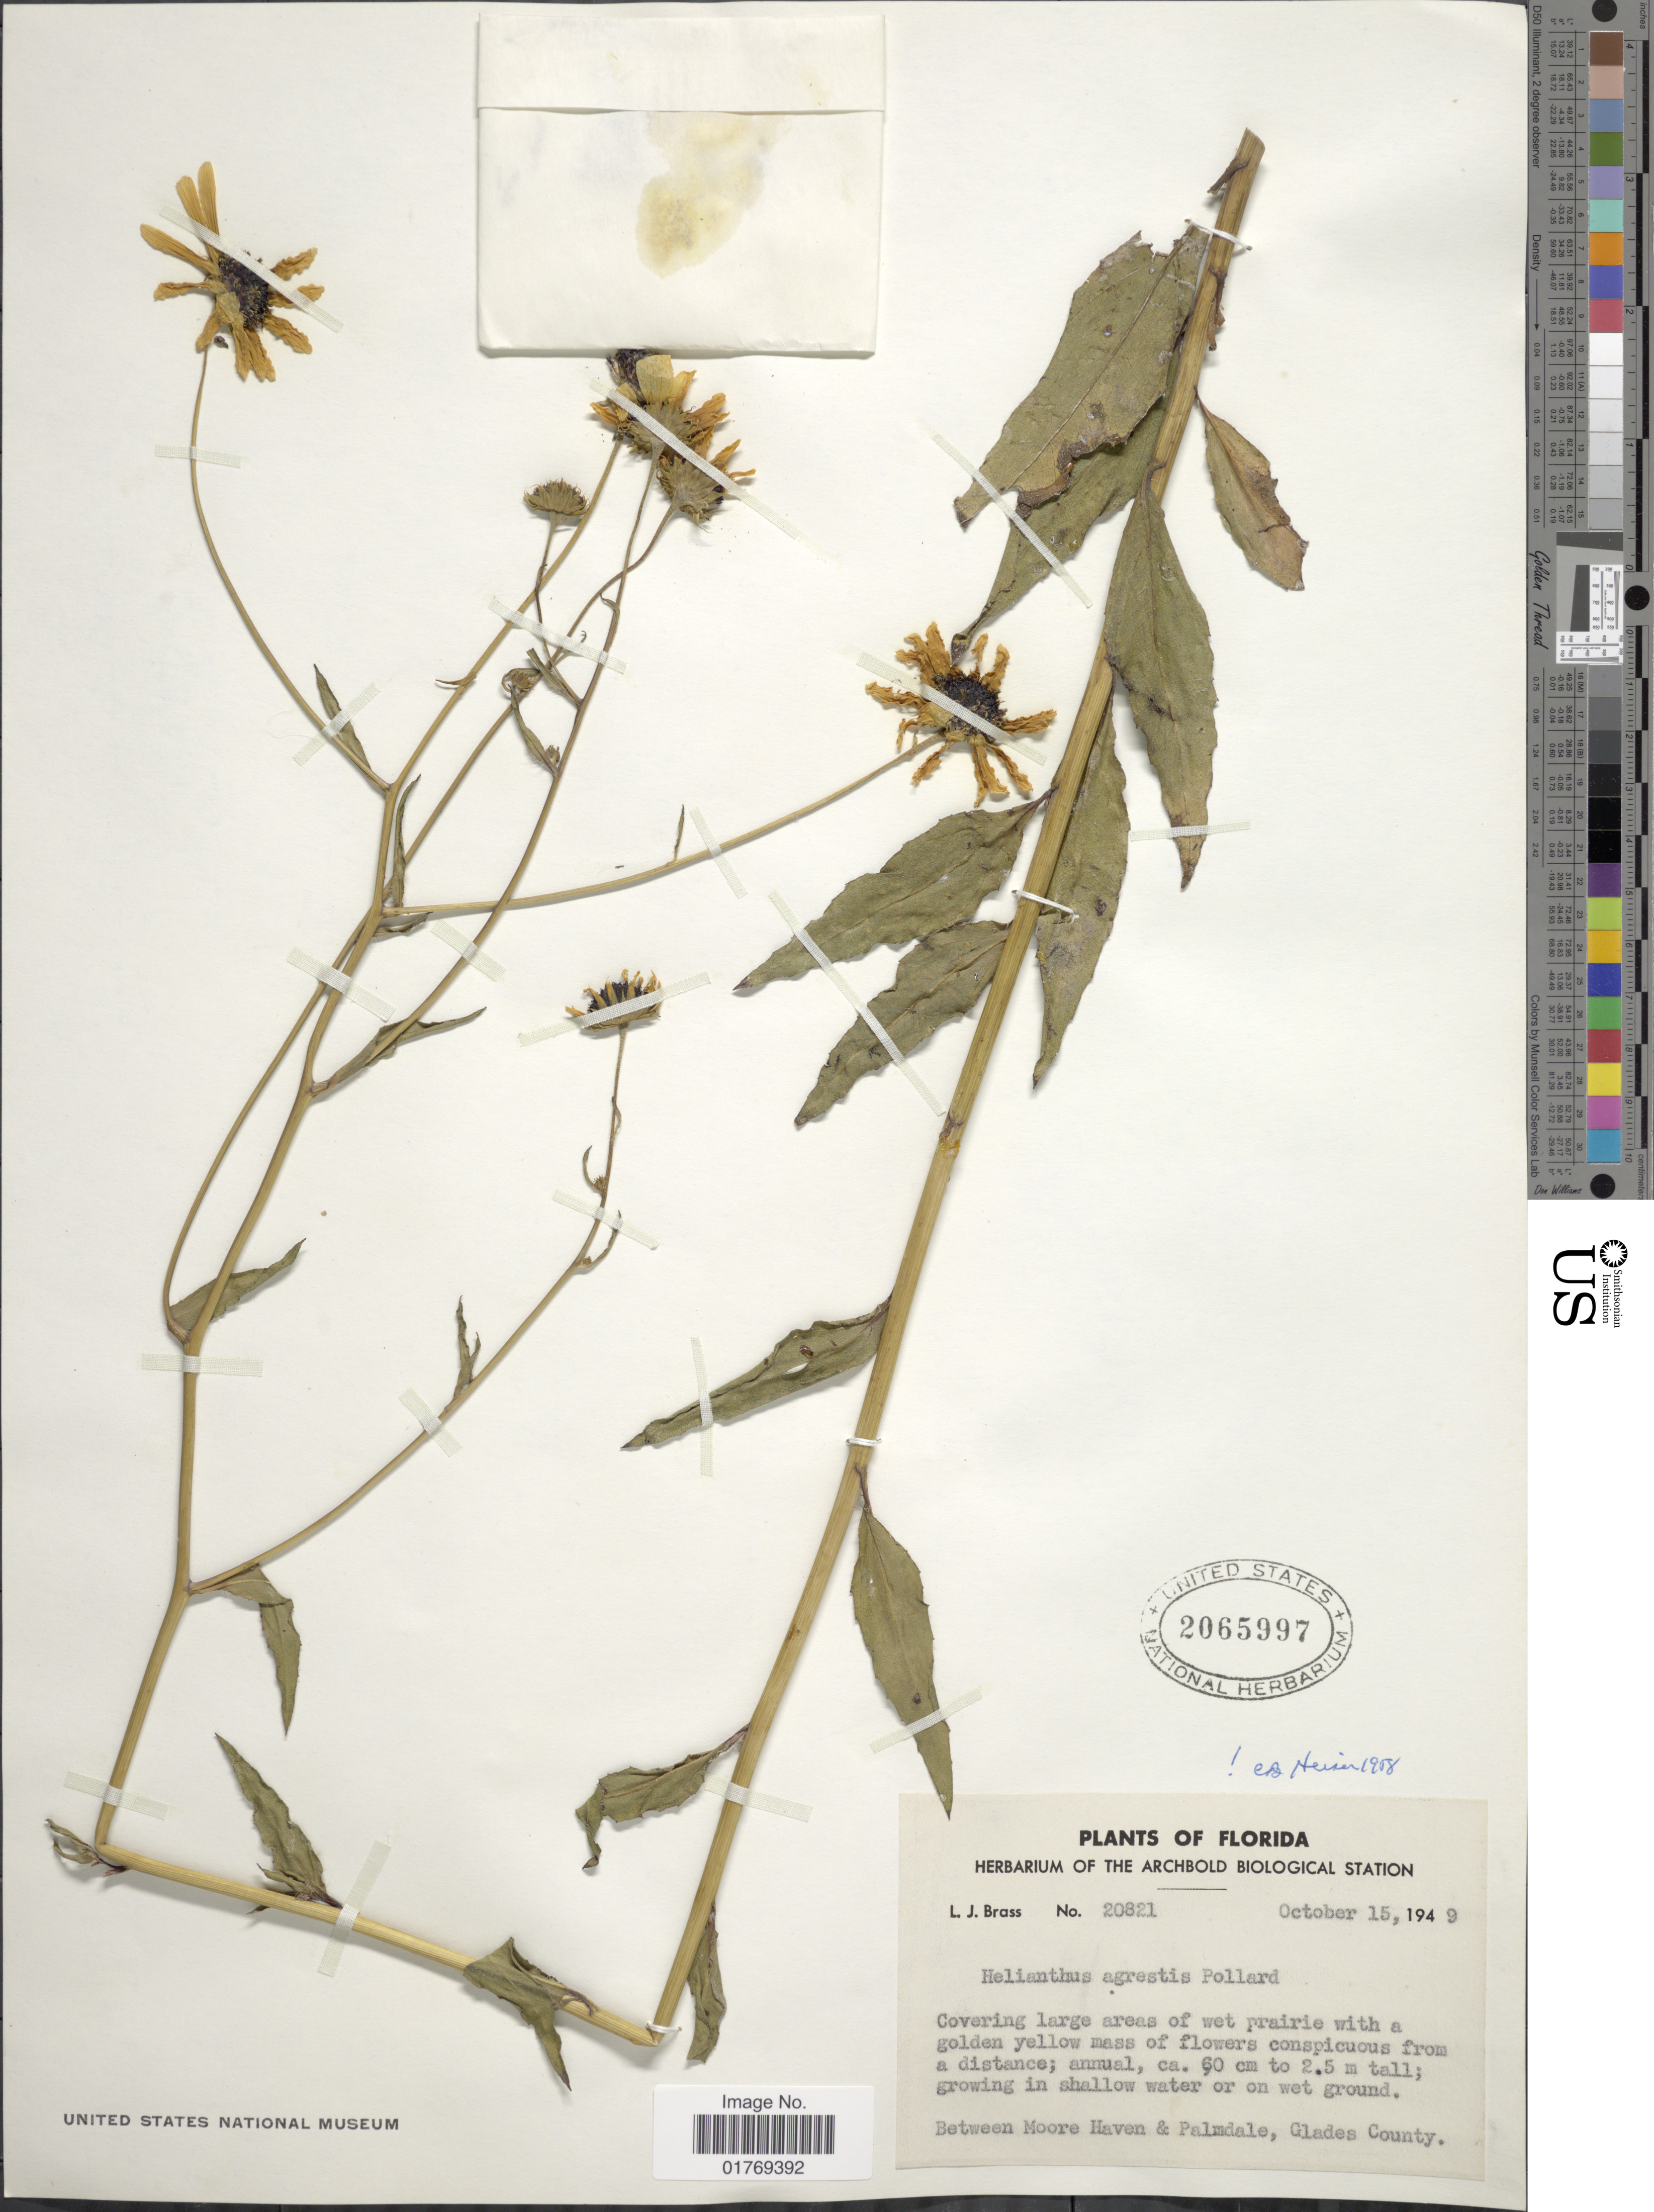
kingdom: Plantae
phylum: Tracheophyta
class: Magnoliopsida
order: Asterales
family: Asteraceae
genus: Helianthus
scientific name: Helianthus agrestis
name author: Pollard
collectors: L. J. Brass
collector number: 20821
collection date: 1949-10-15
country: United States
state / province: Florida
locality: Between Moore Haven & Palmdale, Glades County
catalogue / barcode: US 2065997